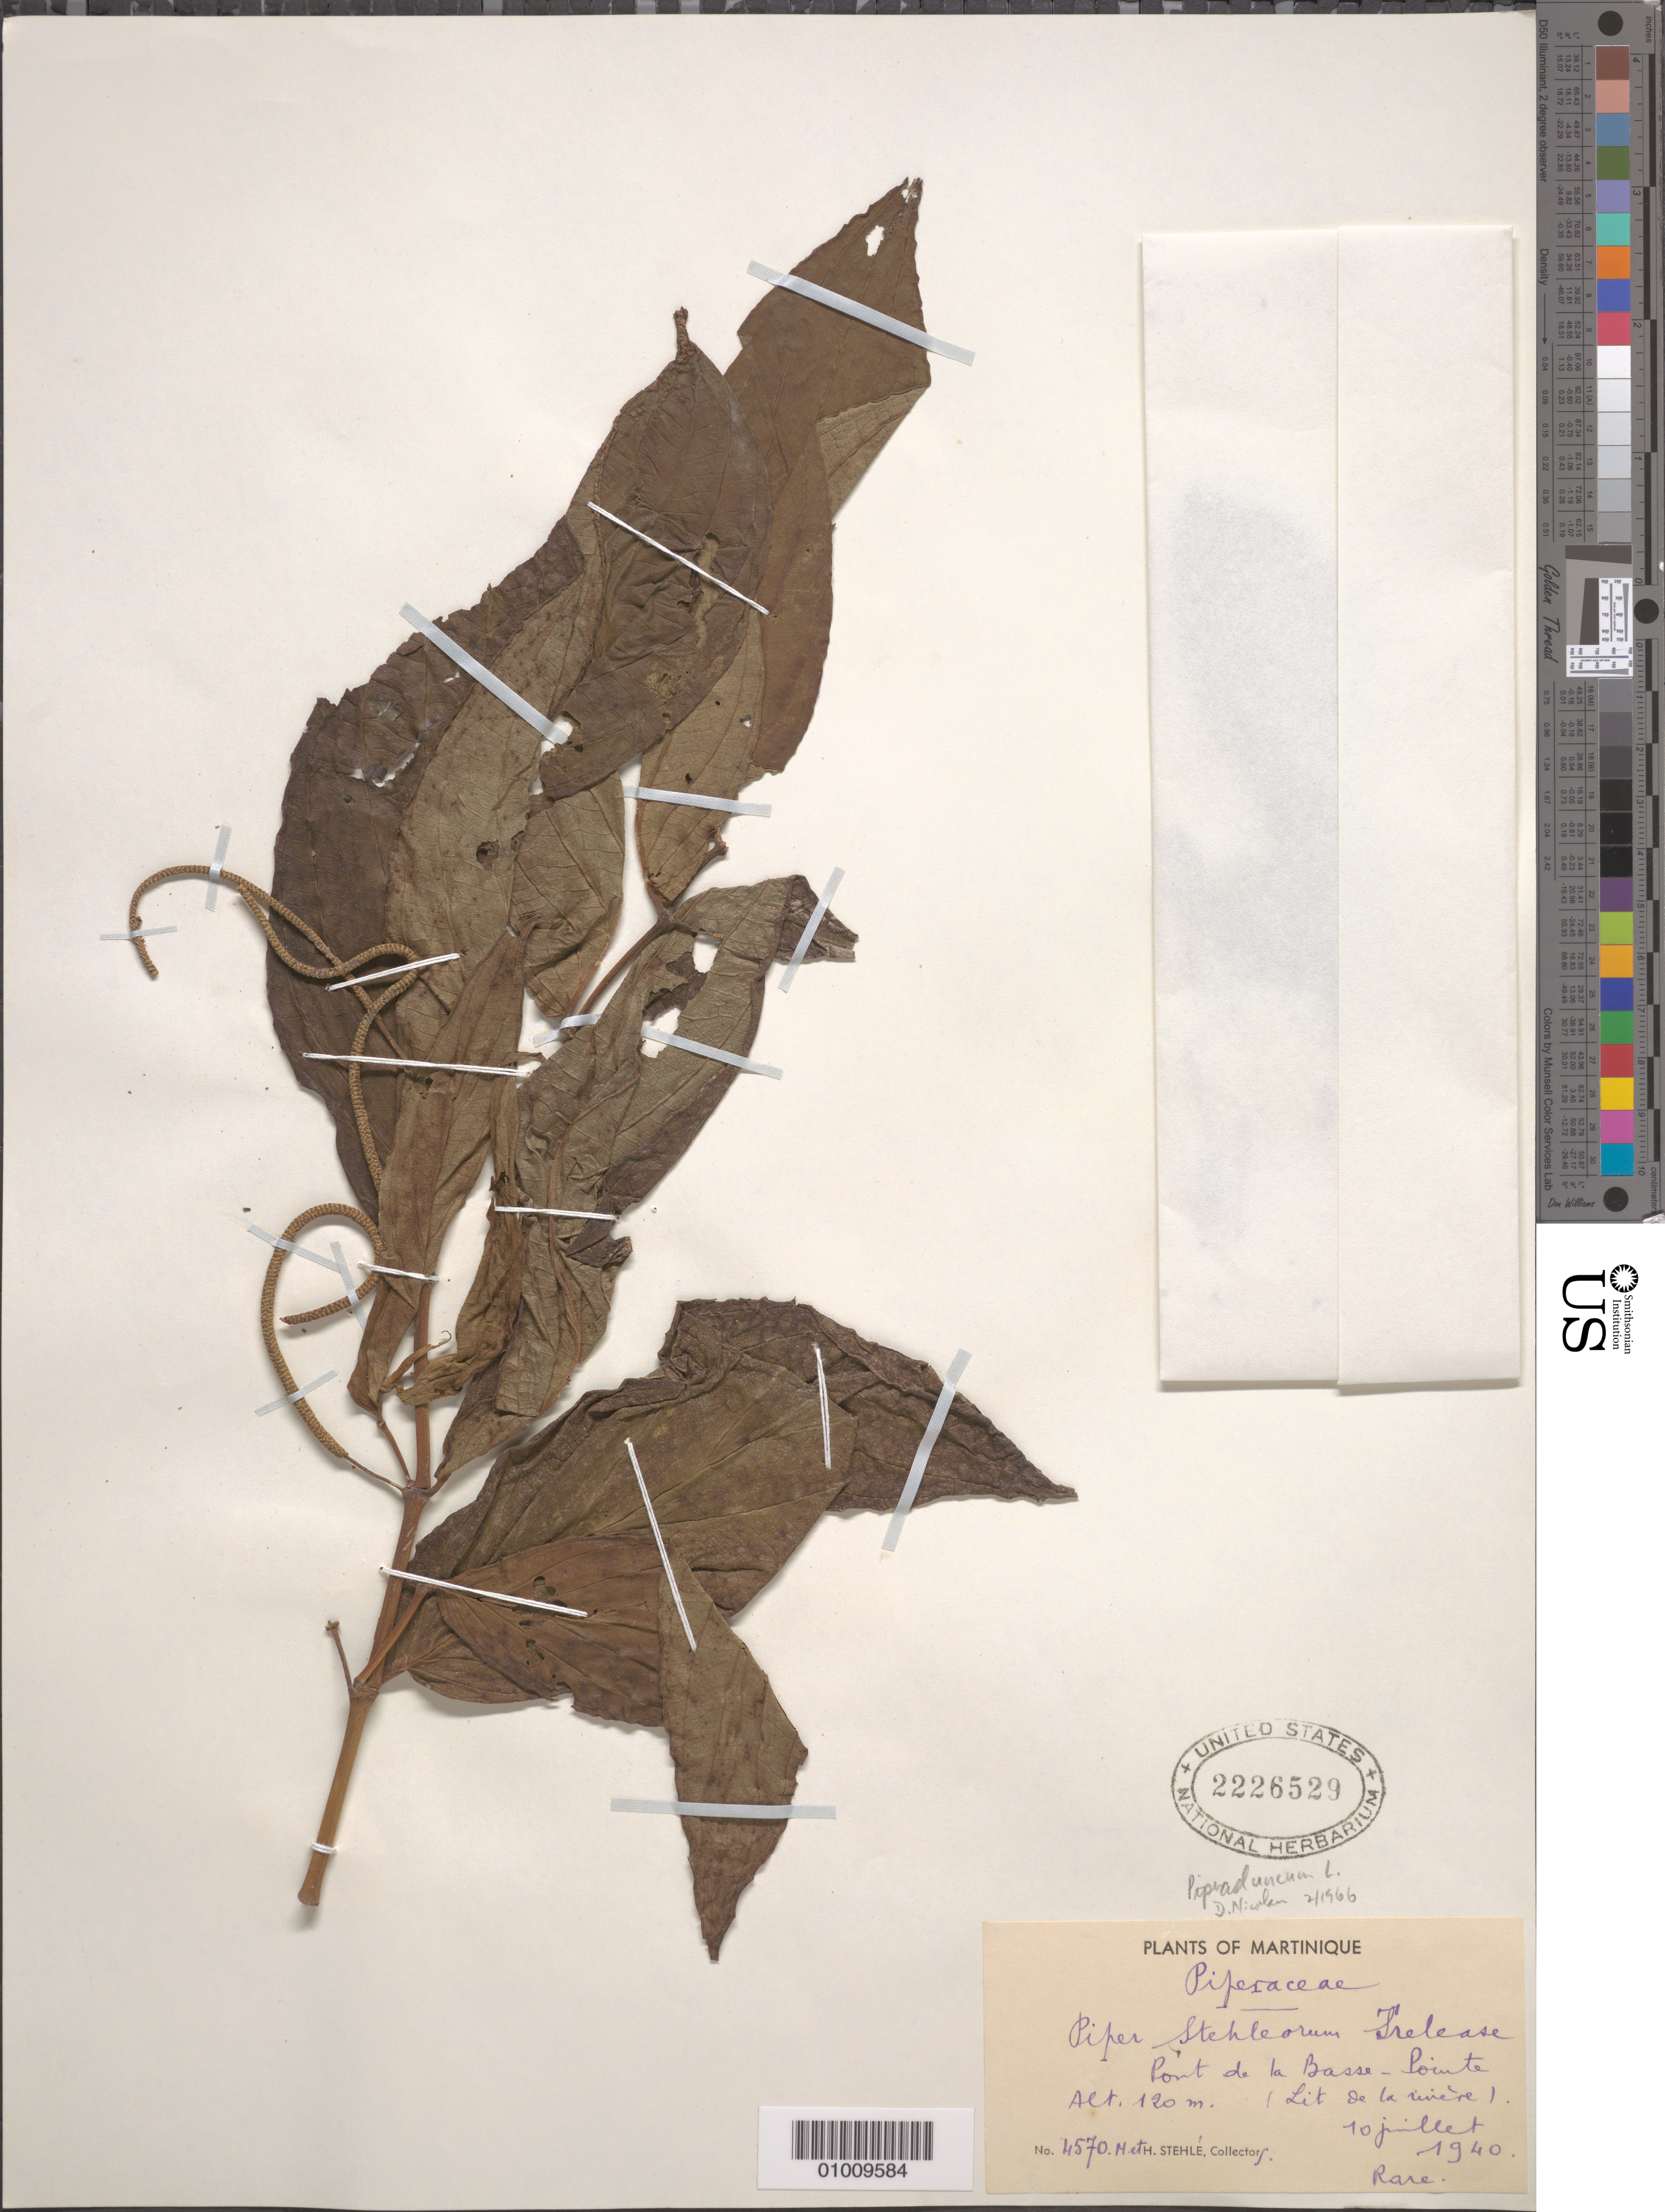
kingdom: Plantae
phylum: Tracheophyta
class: Magnoliopsida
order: Piperales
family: Piperaceae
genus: Piper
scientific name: Piper aduncum var. aduncum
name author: L.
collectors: H. Stehlé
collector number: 4570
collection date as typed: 10 Jul 1940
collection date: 1940-07-10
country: Martinique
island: Martinique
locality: Point de la Basse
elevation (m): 120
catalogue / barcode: US 2226529